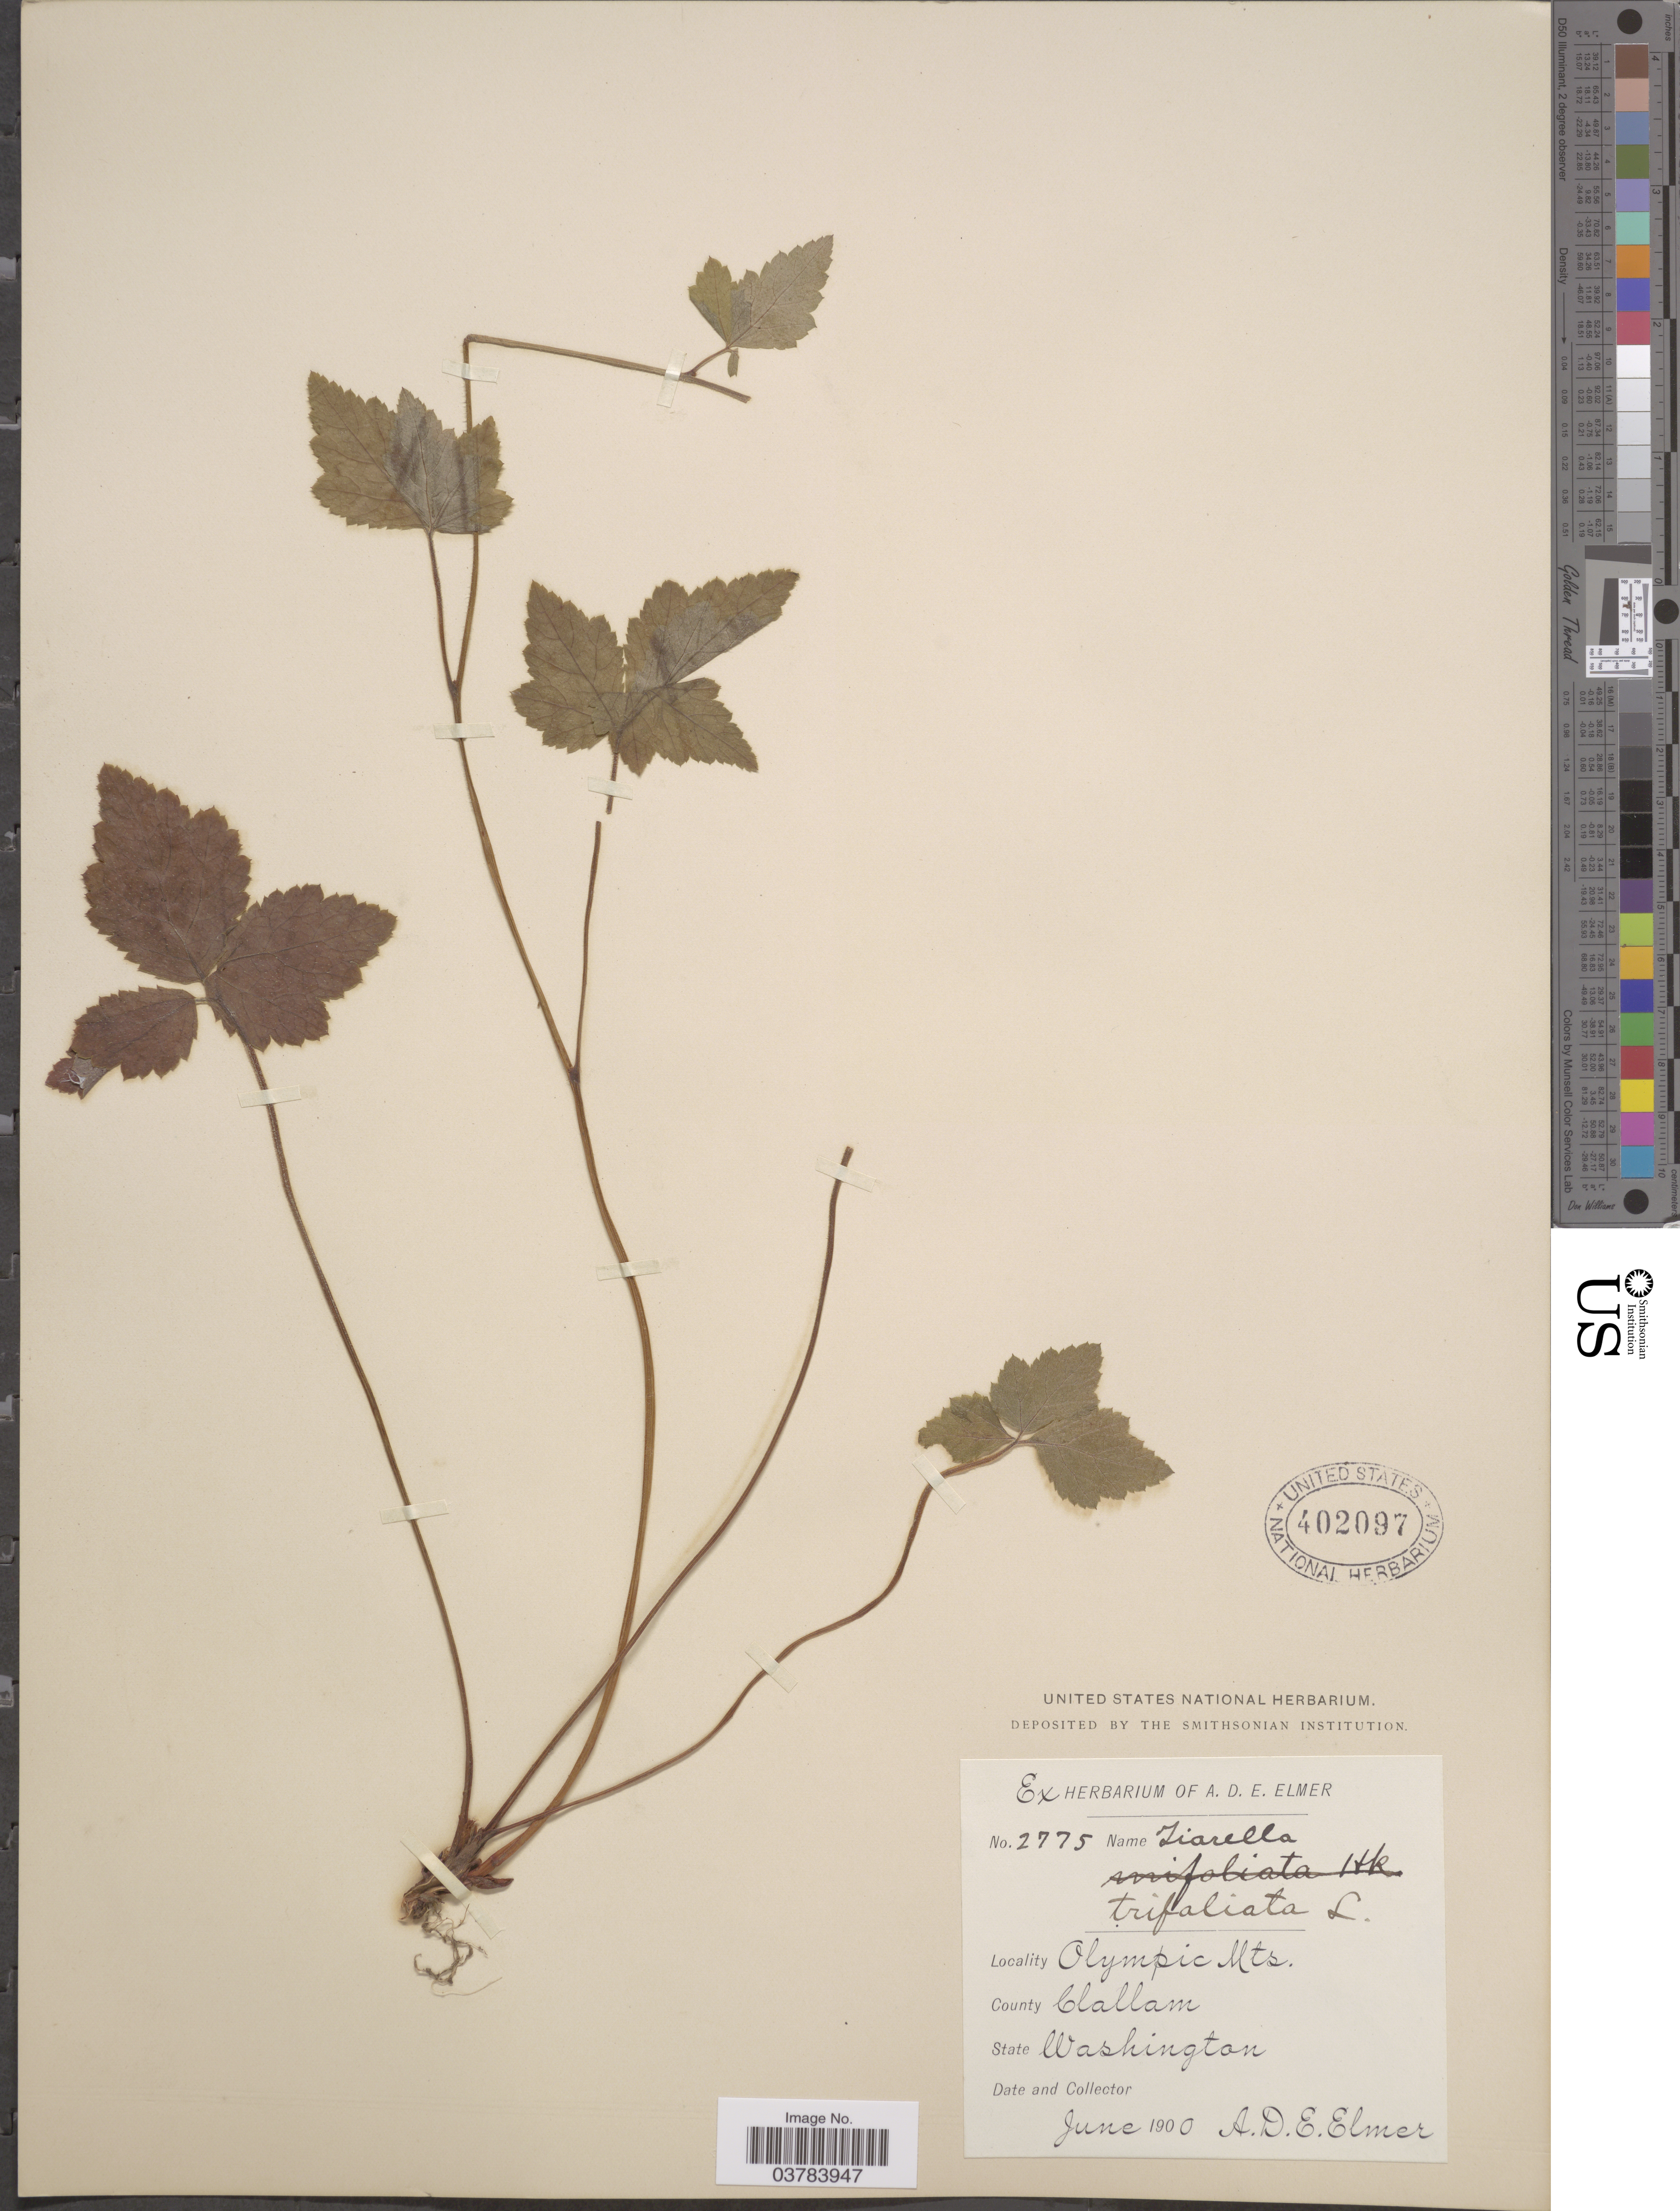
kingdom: Plantae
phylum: Tracheophyta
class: Magnoliopsida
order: Saxifragales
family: Saxifragaceae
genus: Tiarella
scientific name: Tiarella trifoliata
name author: L.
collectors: A. D. E. Elmer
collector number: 2775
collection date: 1900-06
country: United States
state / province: Washington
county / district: Clallam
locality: Olympic Mts. County Clallam.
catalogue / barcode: US 402097